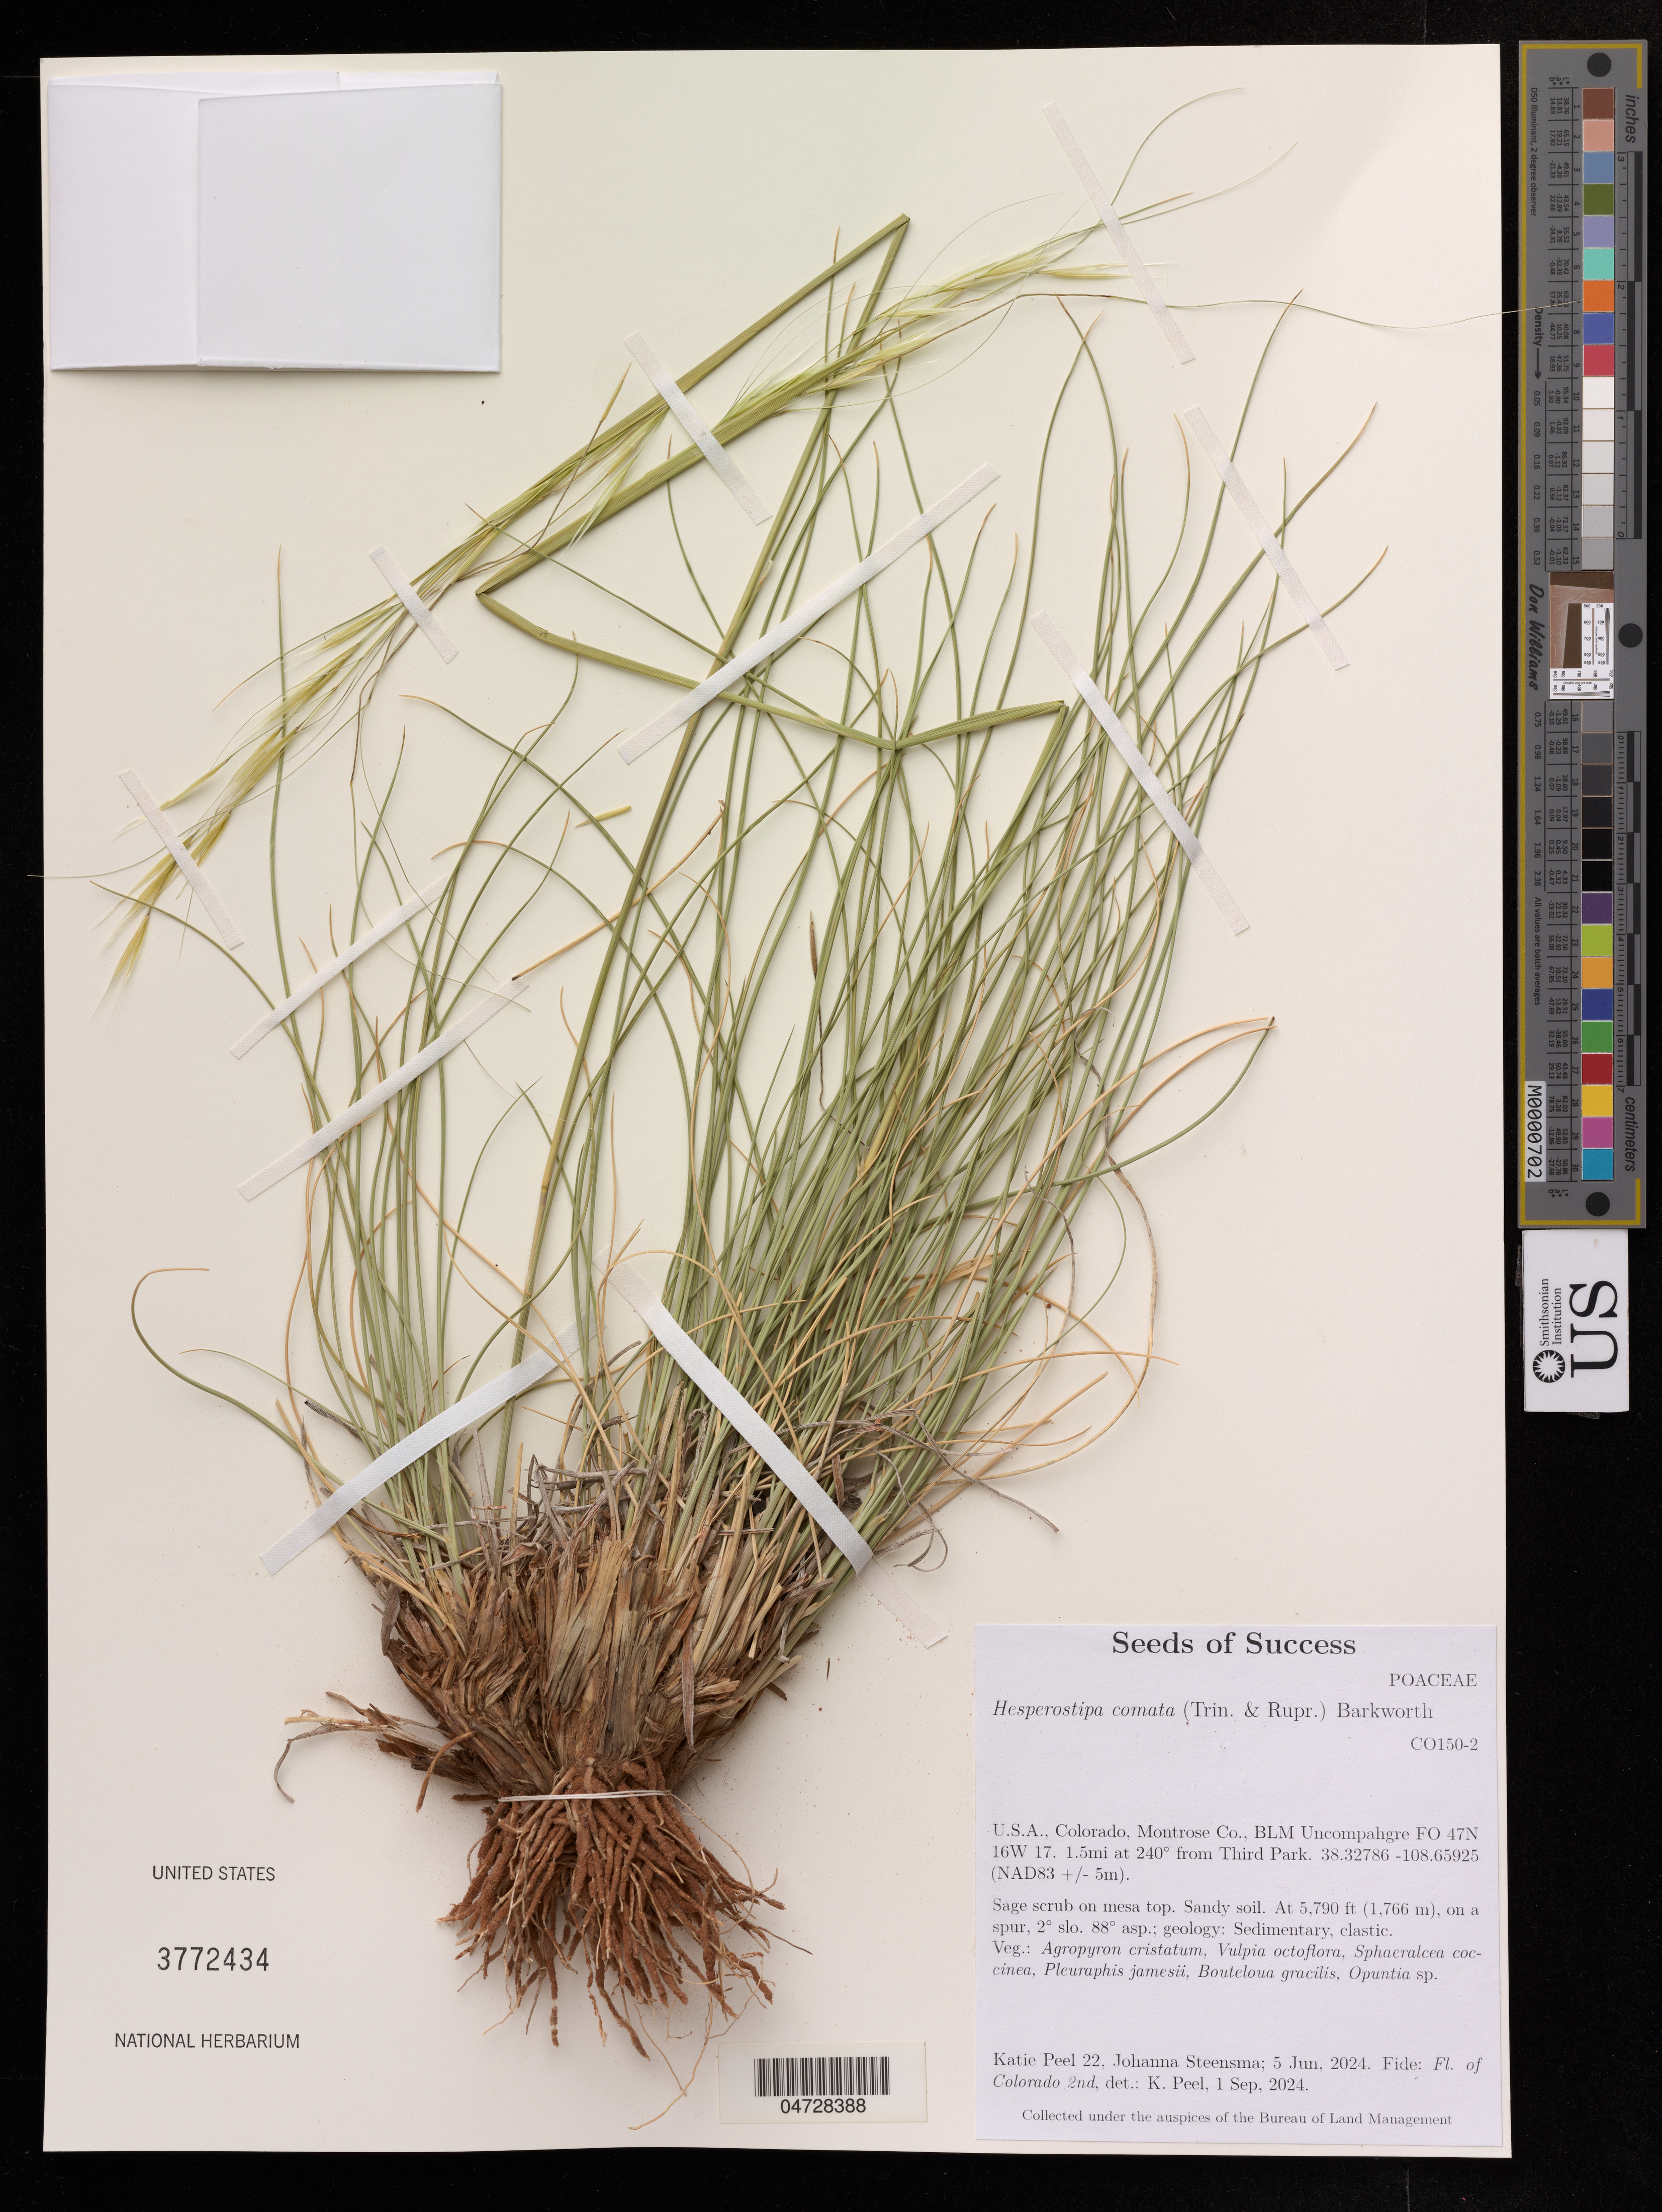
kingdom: Plantae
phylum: Tracheophyta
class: Liliopsida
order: Poales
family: Poaceae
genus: Hesperostipa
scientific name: Hesperostipa comata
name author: (Trin. & Rupr.) Barkworth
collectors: K. Peel & J. Steensma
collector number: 22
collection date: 2024-06-05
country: United States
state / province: Colorado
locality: Montrose Co., BLM Uncompahgre FO 47N 16W 17, 1.5mi at 240° from Third Park.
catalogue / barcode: US 3772434